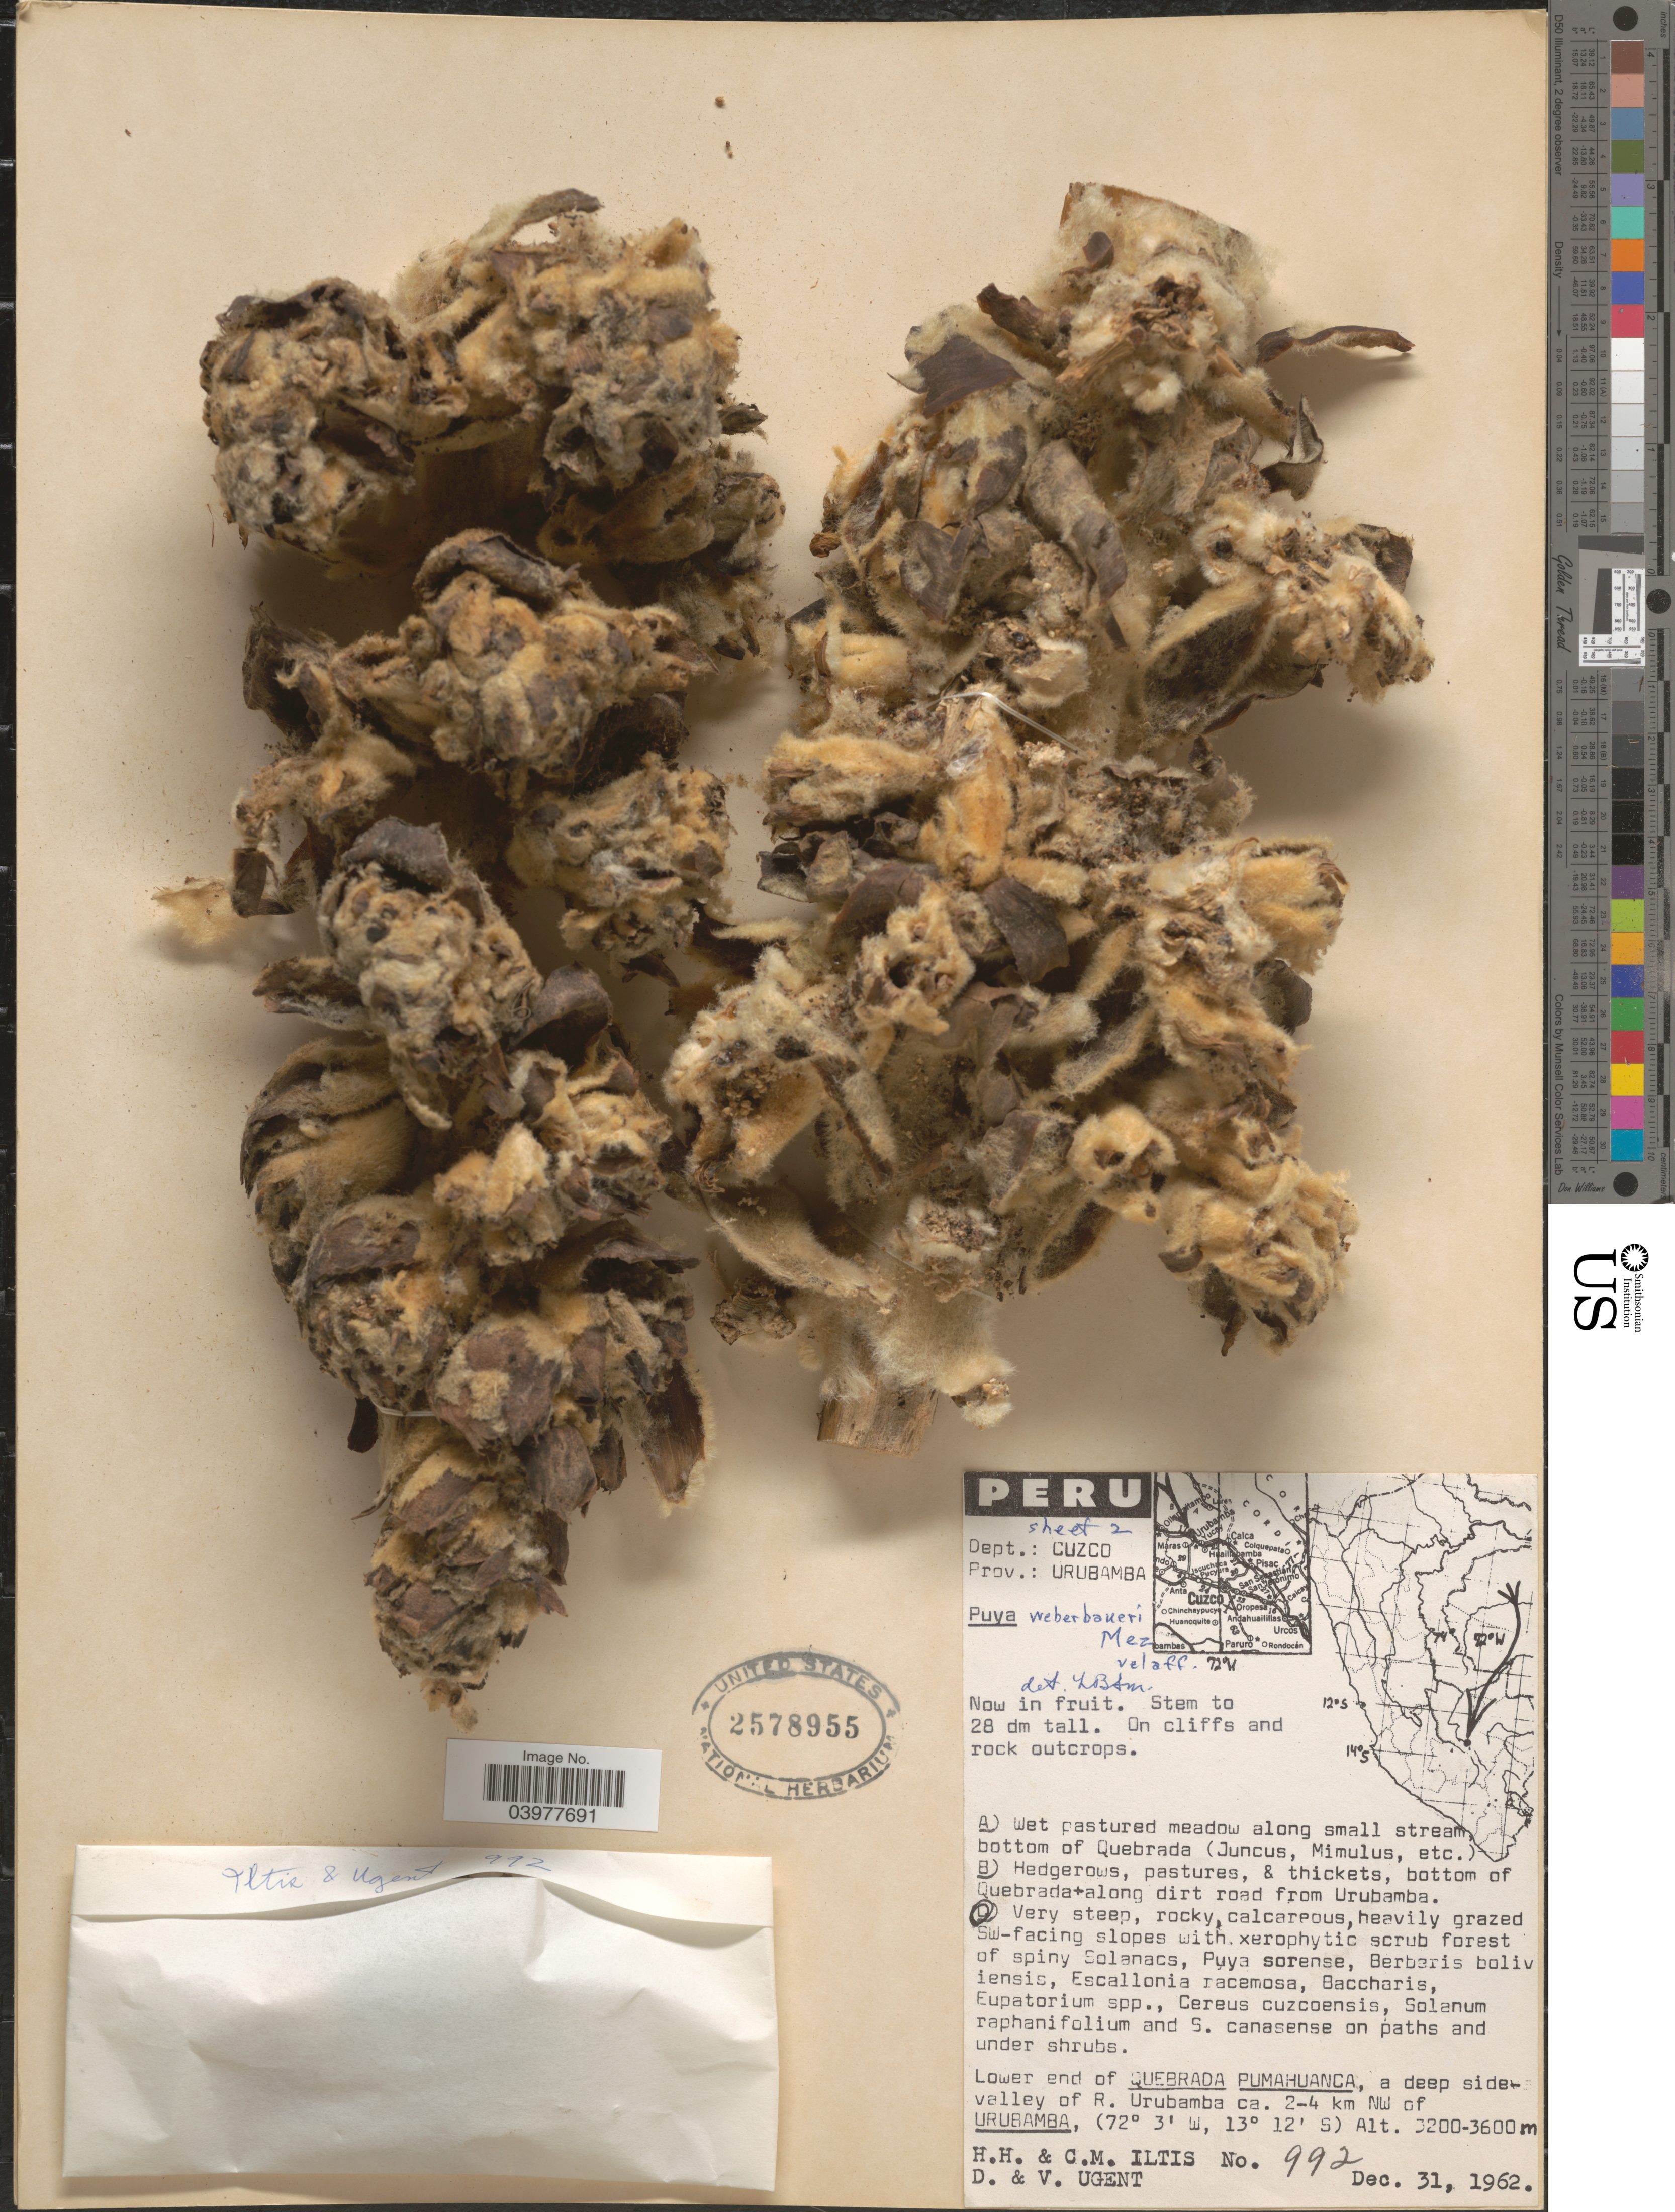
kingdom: Plantae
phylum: Tracheophyta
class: Liliopsida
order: Poales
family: Bromeliaceae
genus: Puya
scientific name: Puya weberbaueri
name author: Mez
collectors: H. H. Iltis, C. M Iltis, D. Ugent & V. Ugent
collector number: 992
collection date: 1962-12-31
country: Peru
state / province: Cusco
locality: Dept.: Cuzco. Prov.: Urubamba. SW-facing slopes. Lower end of Quebrada Pumahuanca, a deep side-valley of R. Urubamba ca. 2-4 km NW of Urubamba.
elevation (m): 3200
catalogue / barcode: US 2578955